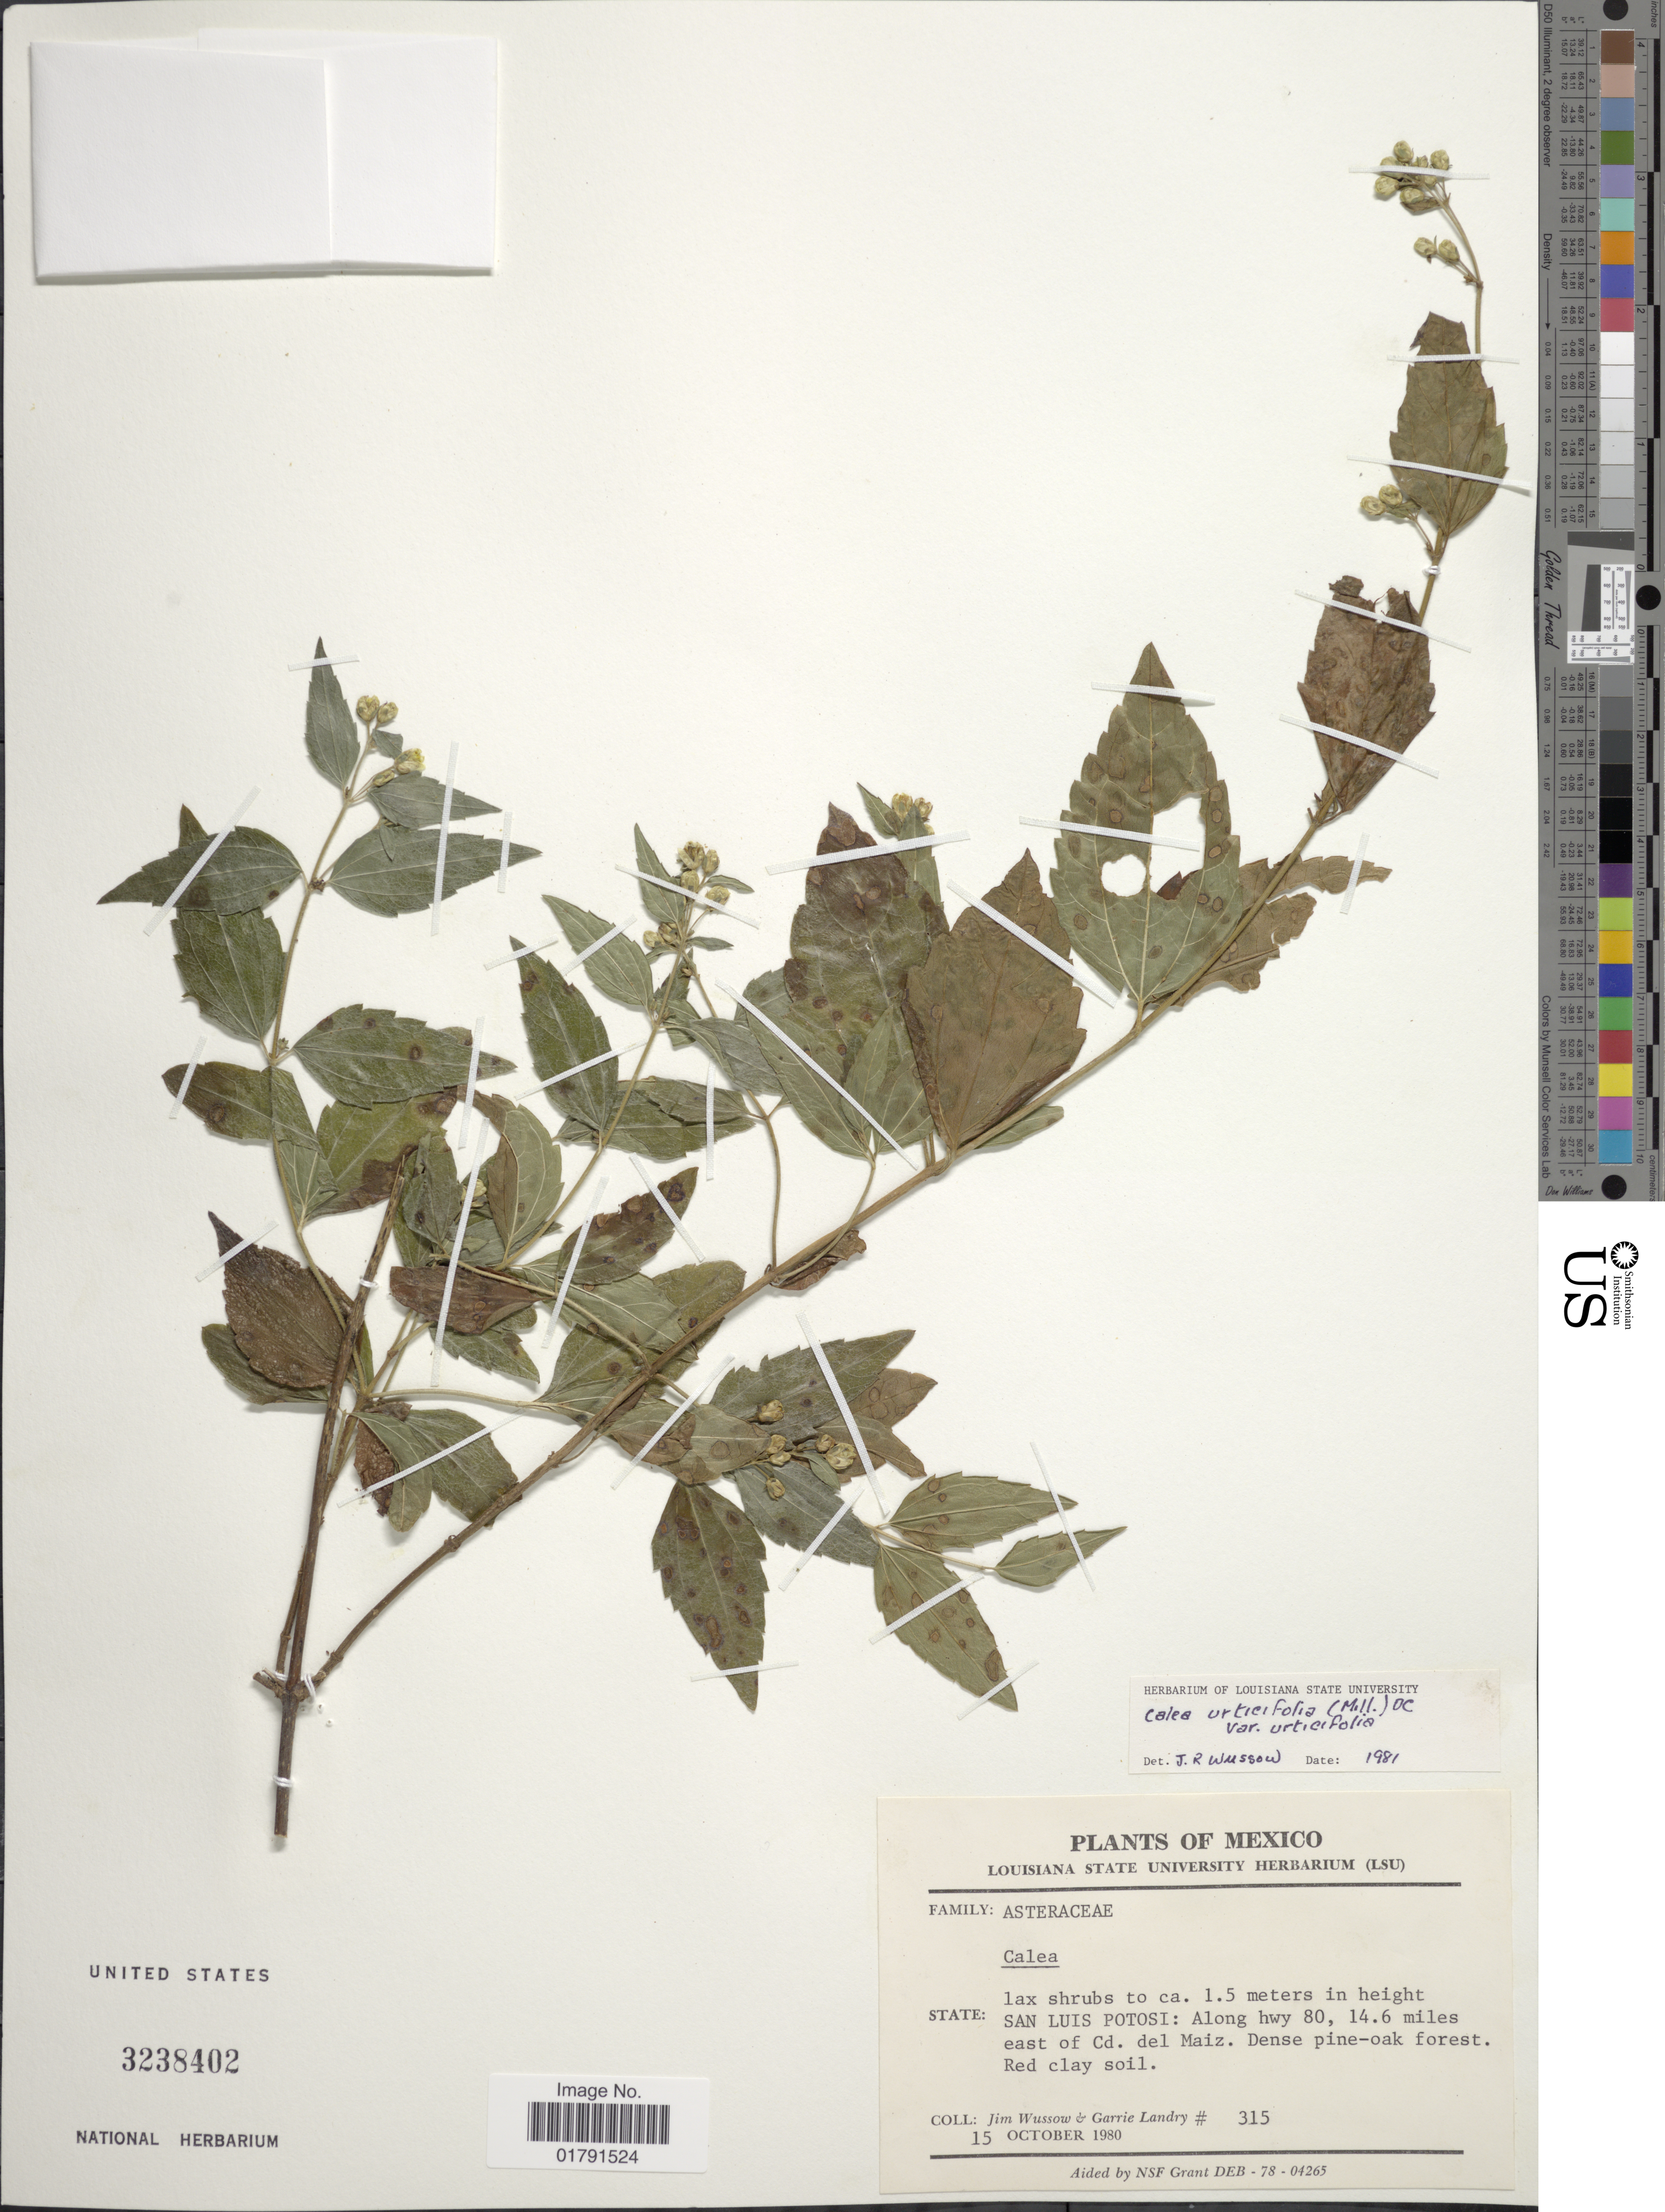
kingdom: Plantae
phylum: Tracheophyta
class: Magnoliopsida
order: Asterales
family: Asteraceae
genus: Calea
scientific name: Calea urticifolia var. urticifolia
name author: (Mill.) DC.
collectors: J. Wussow & G. P. Landry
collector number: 315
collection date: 1980-10-15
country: Mexico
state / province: San Luis Potosí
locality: Along hwy 80, 14.6 miles east of Cd. del Maiz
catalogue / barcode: US 3238402